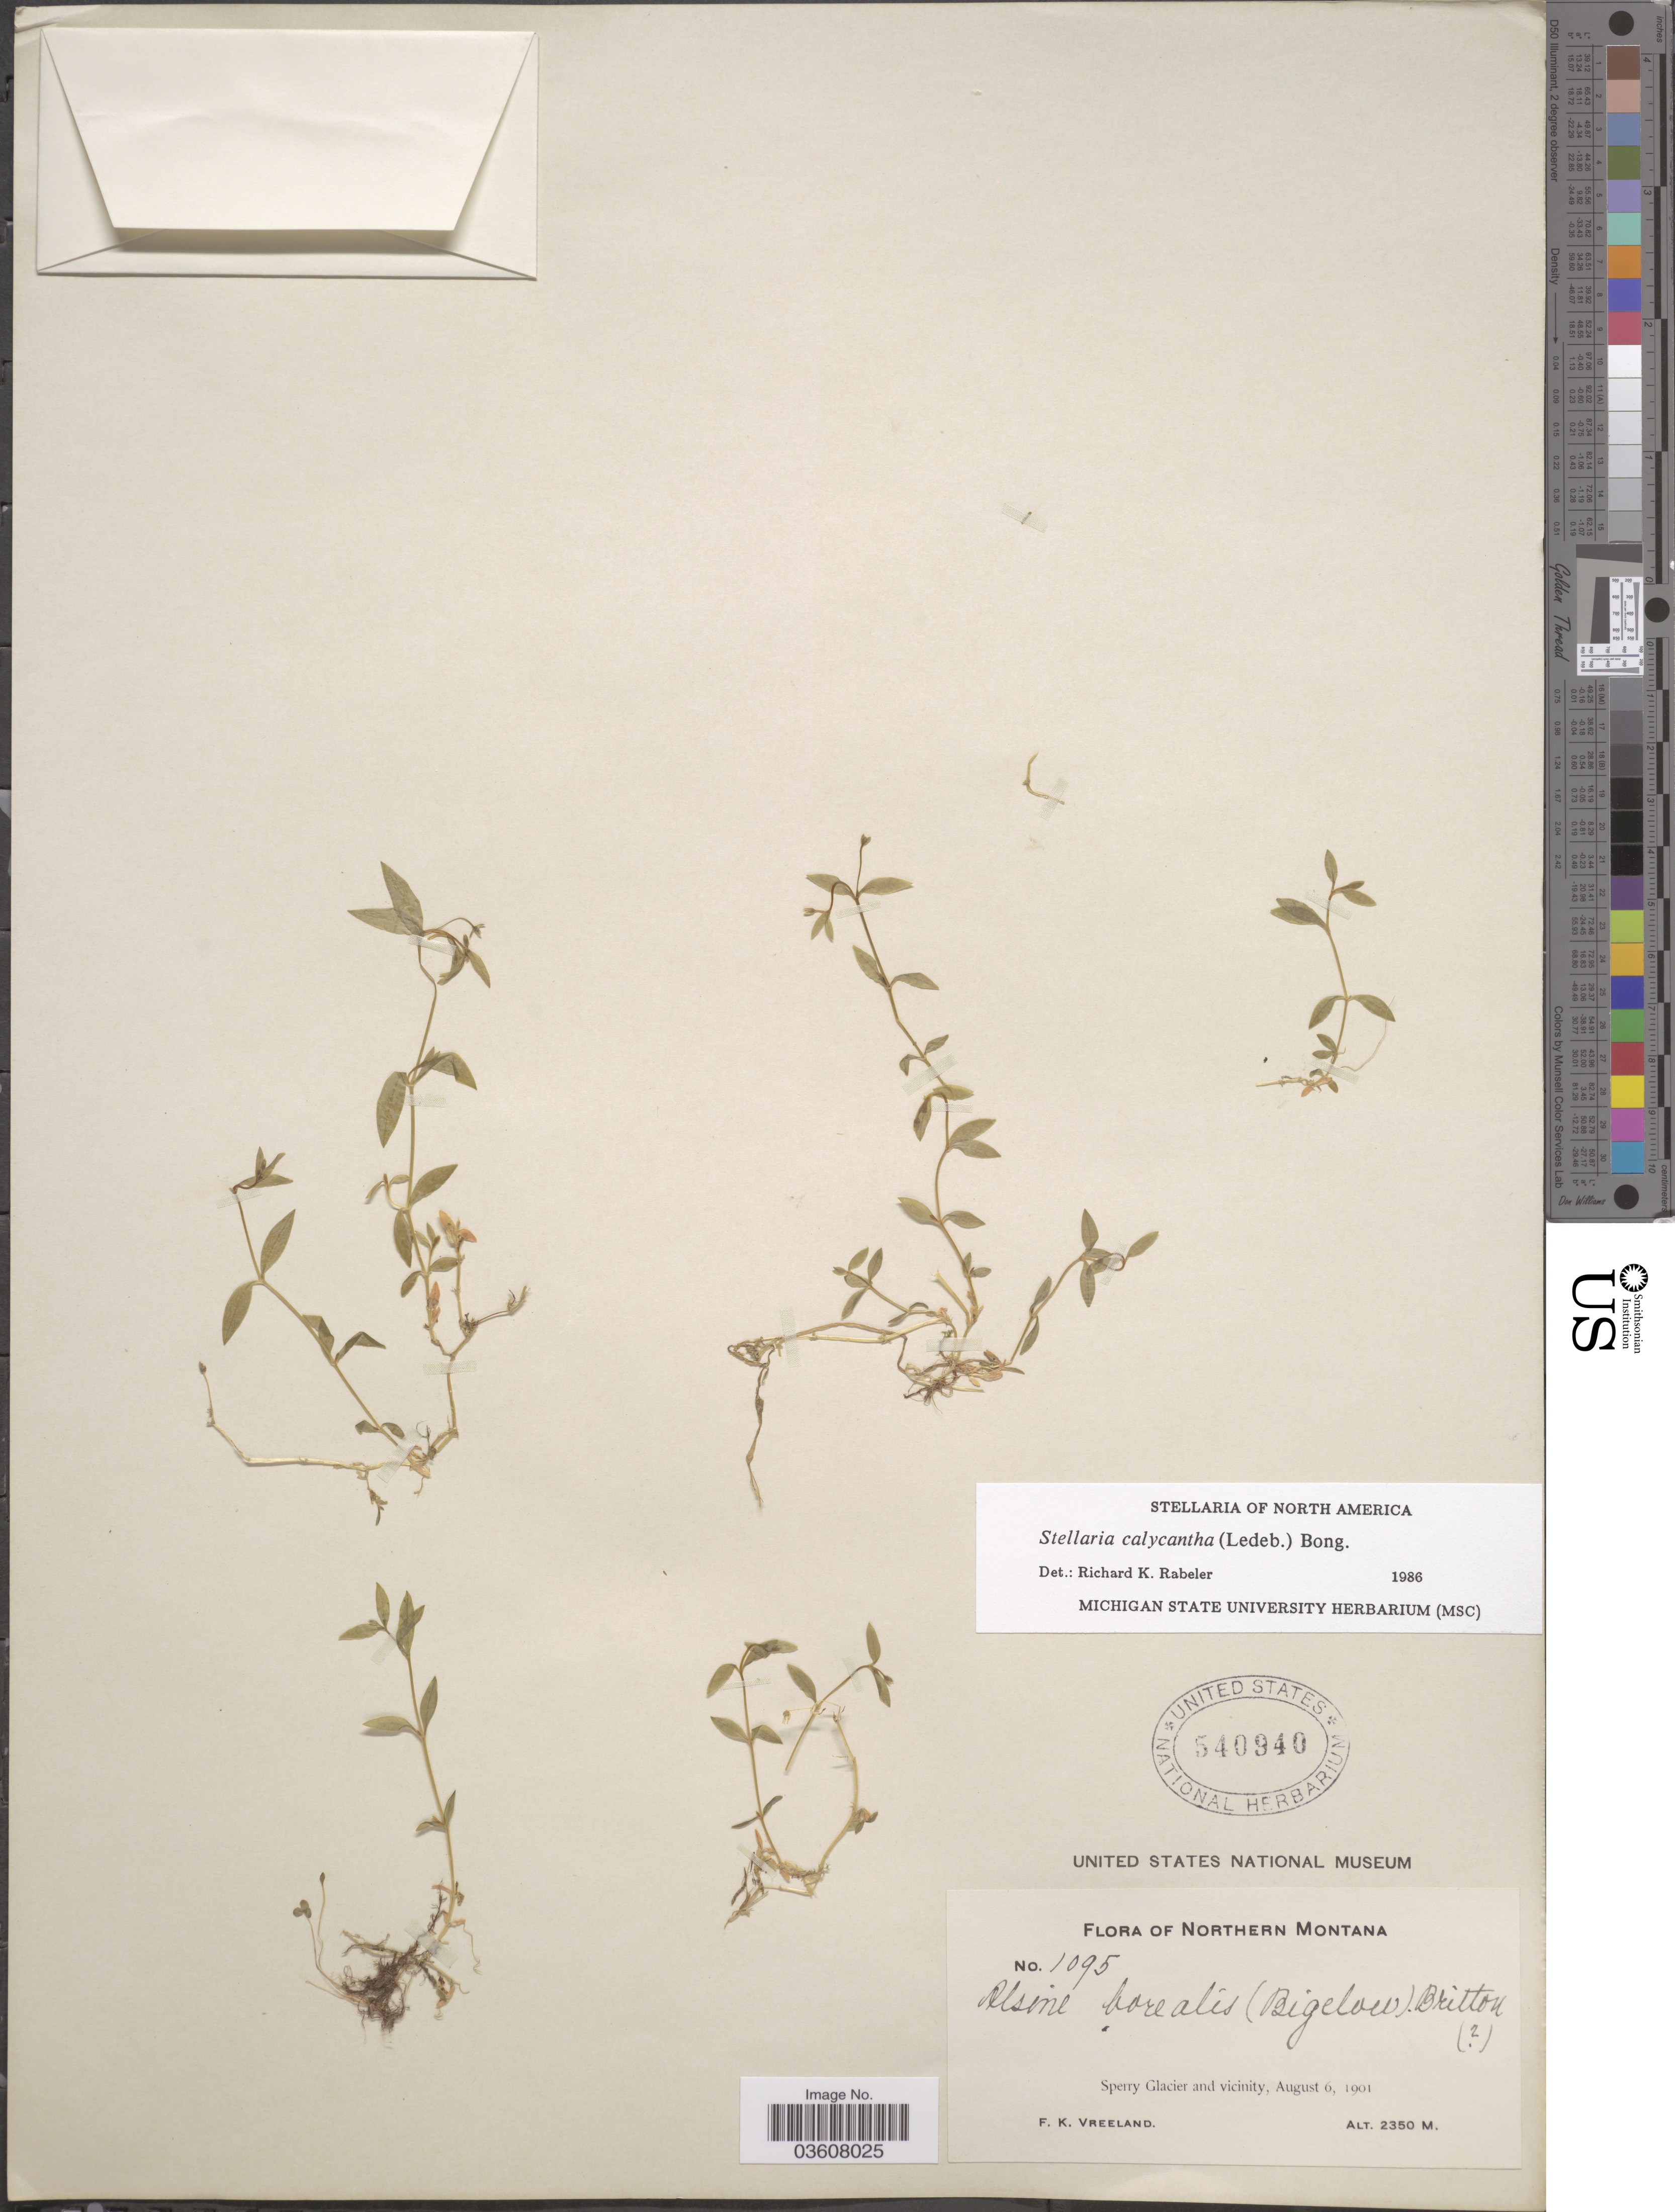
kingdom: Plantae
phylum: Tracheophyta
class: Magnoliopsida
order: Caryophyllales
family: Caryophyllaceae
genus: Stellaria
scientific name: Stellaria calycantha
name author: (Ledeb.) Bong.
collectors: F. Vreeland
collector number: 1095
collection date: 1901-08-06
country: United States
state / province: Montana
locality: Northern Montana. Sperry Glacier and vicinity.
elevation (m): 2350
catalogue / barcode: US 540940